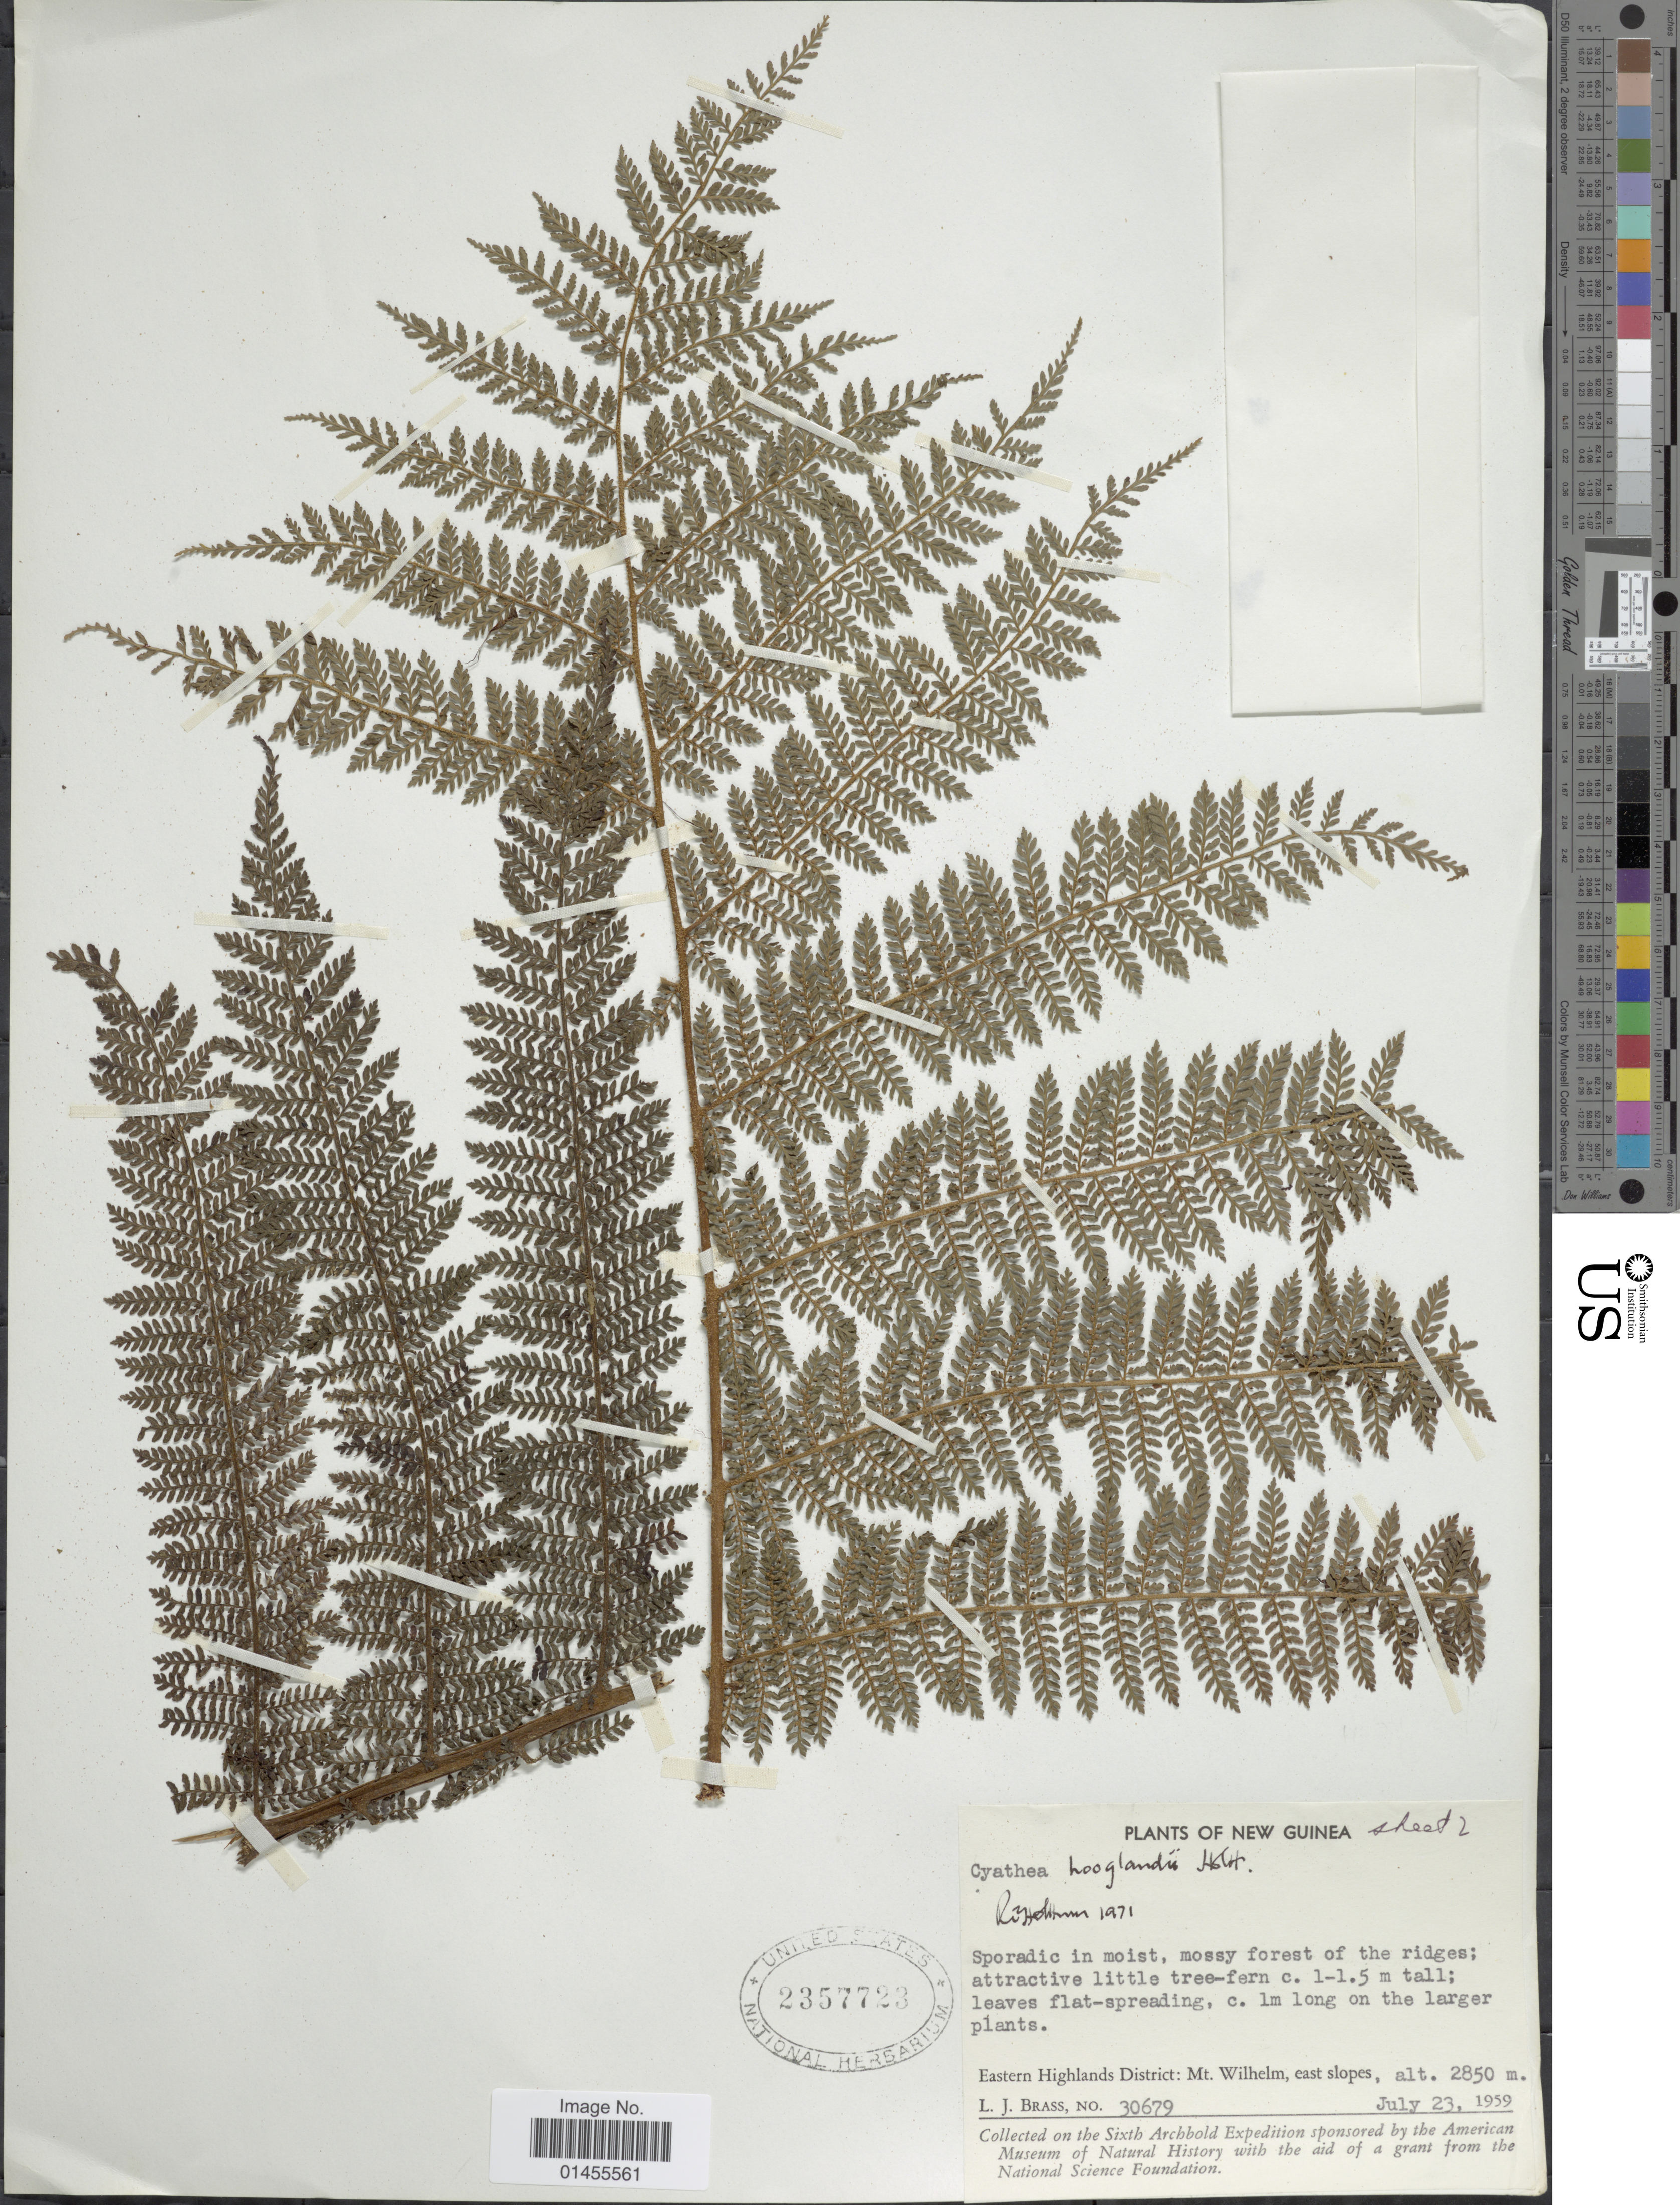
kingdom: Plantae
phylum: Tracheophyta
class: Polypodiopsida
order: Cyatheales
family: Cyatheaceae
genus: Alsophila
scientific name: Alsophila hooglandii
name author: (Holttum) R.M. Tryon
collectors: L. J. Brass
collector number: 30679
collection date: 1959-07-23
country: Papua New Guinea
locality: New Guinea. Eastern Highlands District: Mt, Wilhelm, east slopes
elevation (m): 2850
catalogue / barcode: US 2357723